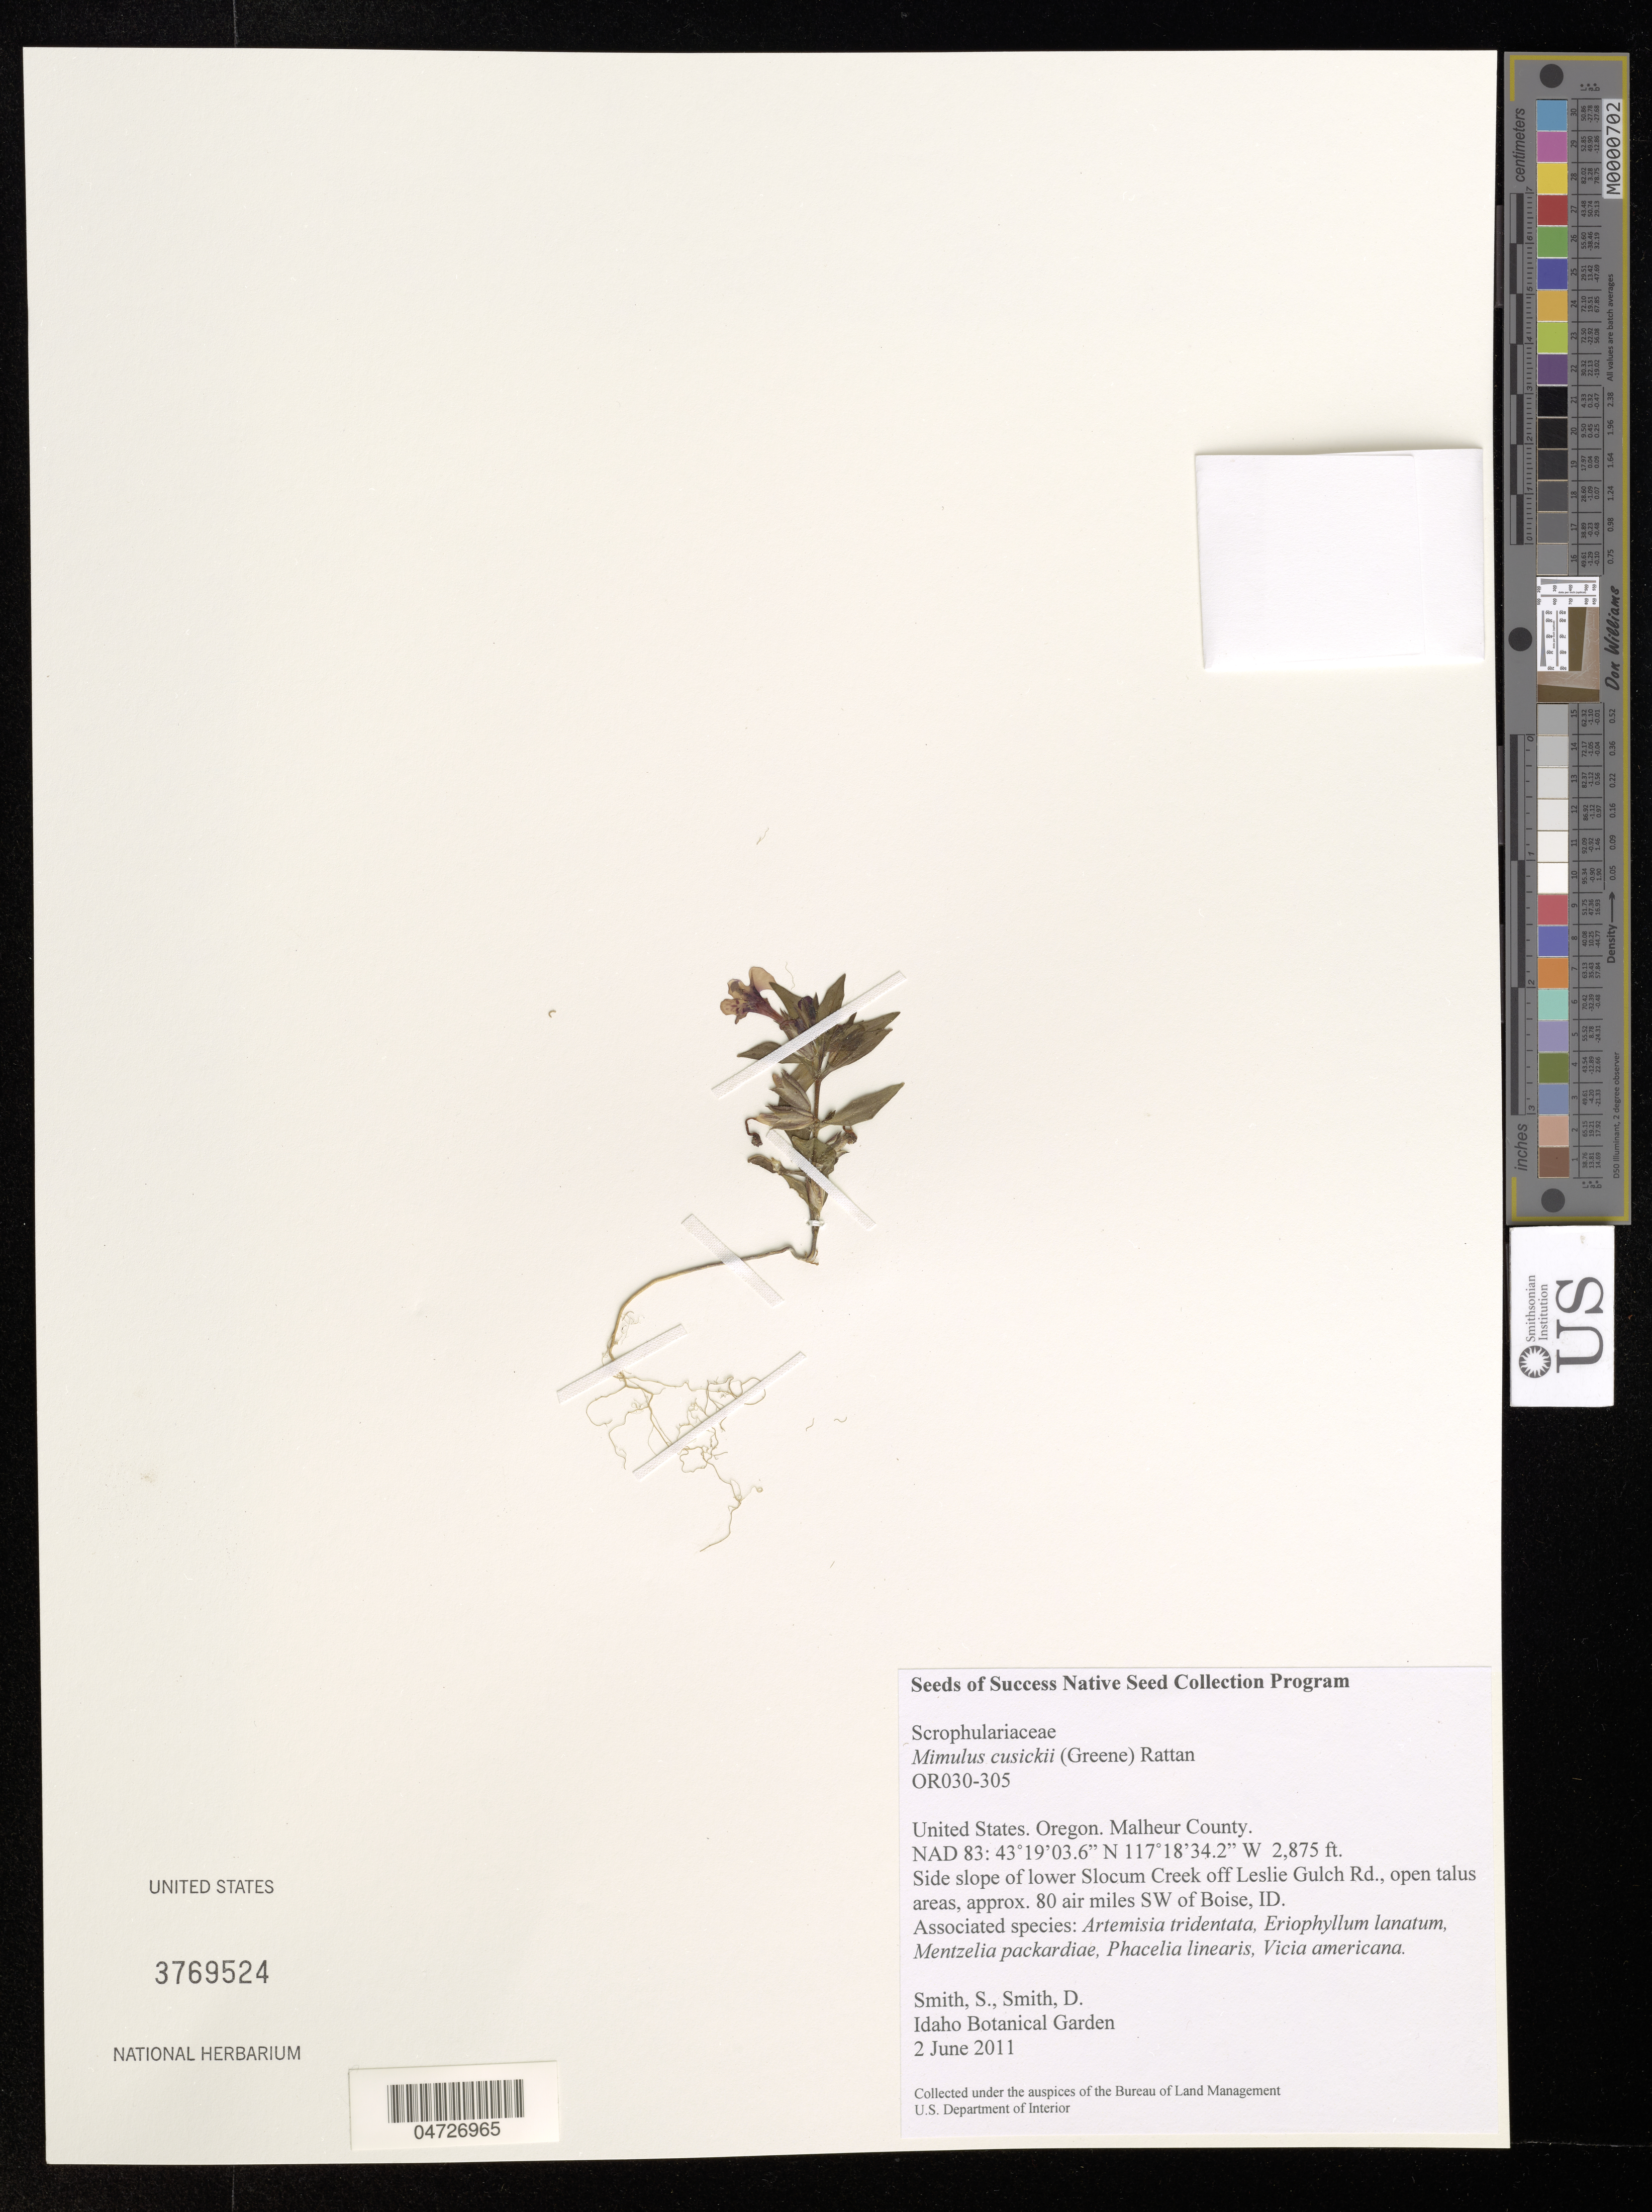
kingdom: Plantae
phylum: Tracheophyta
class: Magnoliopsida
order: Lamiales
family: Phrymaceae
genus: Mimulus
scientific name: Mimulus cusickii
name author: (Greene) Piper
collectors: S. Smith & D. Smith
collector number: OR030-305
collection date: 2011-06-02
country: United States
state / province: Oregon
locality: Malheur County. Side slope of lower Slocum Creek off Leslie Gulch Rd., open talus areas, approx. 80 air miles SW of Boise, ID.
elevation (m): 876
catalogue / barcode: US 3769524